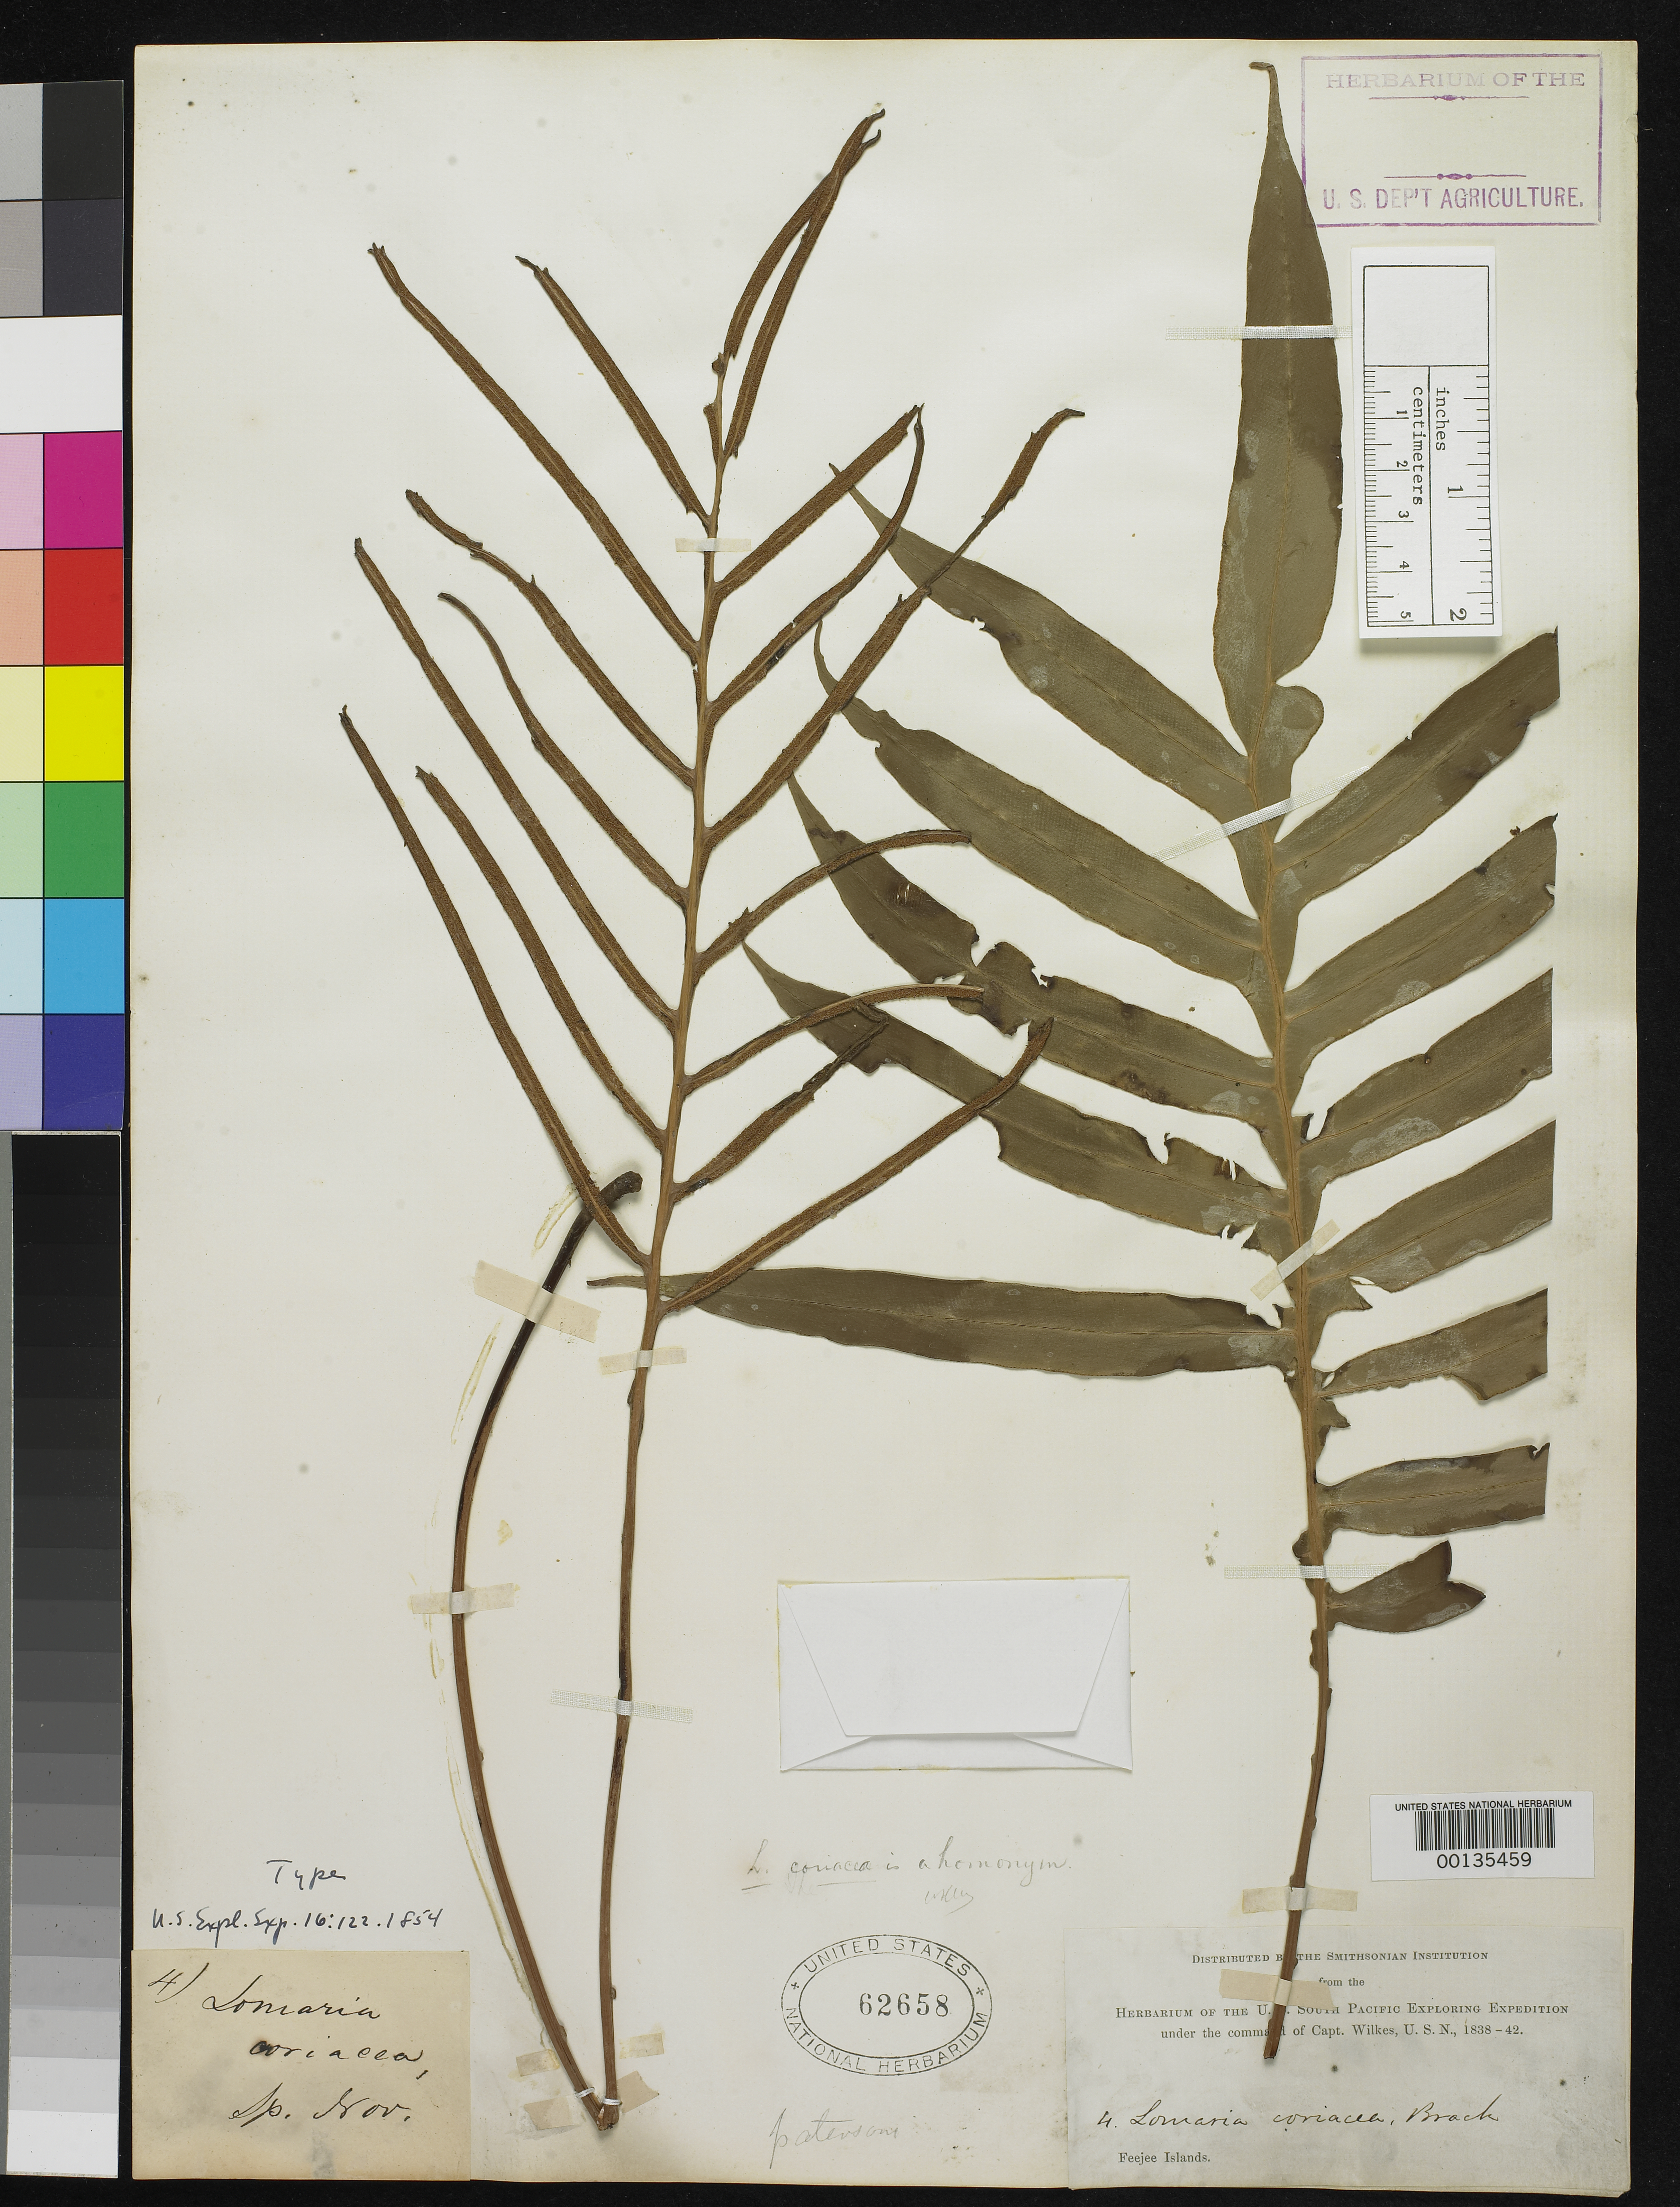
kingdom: Plantae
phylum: Tracheophyta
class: Polypodiopsida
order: Polypodiales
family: Blechnaceae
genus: Lomaria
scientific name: Lomaria coriacea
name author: Brack. in Wilkes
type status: Holotype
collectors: Wilkes Explor. Exped.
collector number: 4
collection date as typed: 1838 to -- --- 1842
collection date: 1838/1842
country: Fiji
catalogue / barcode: US 62658